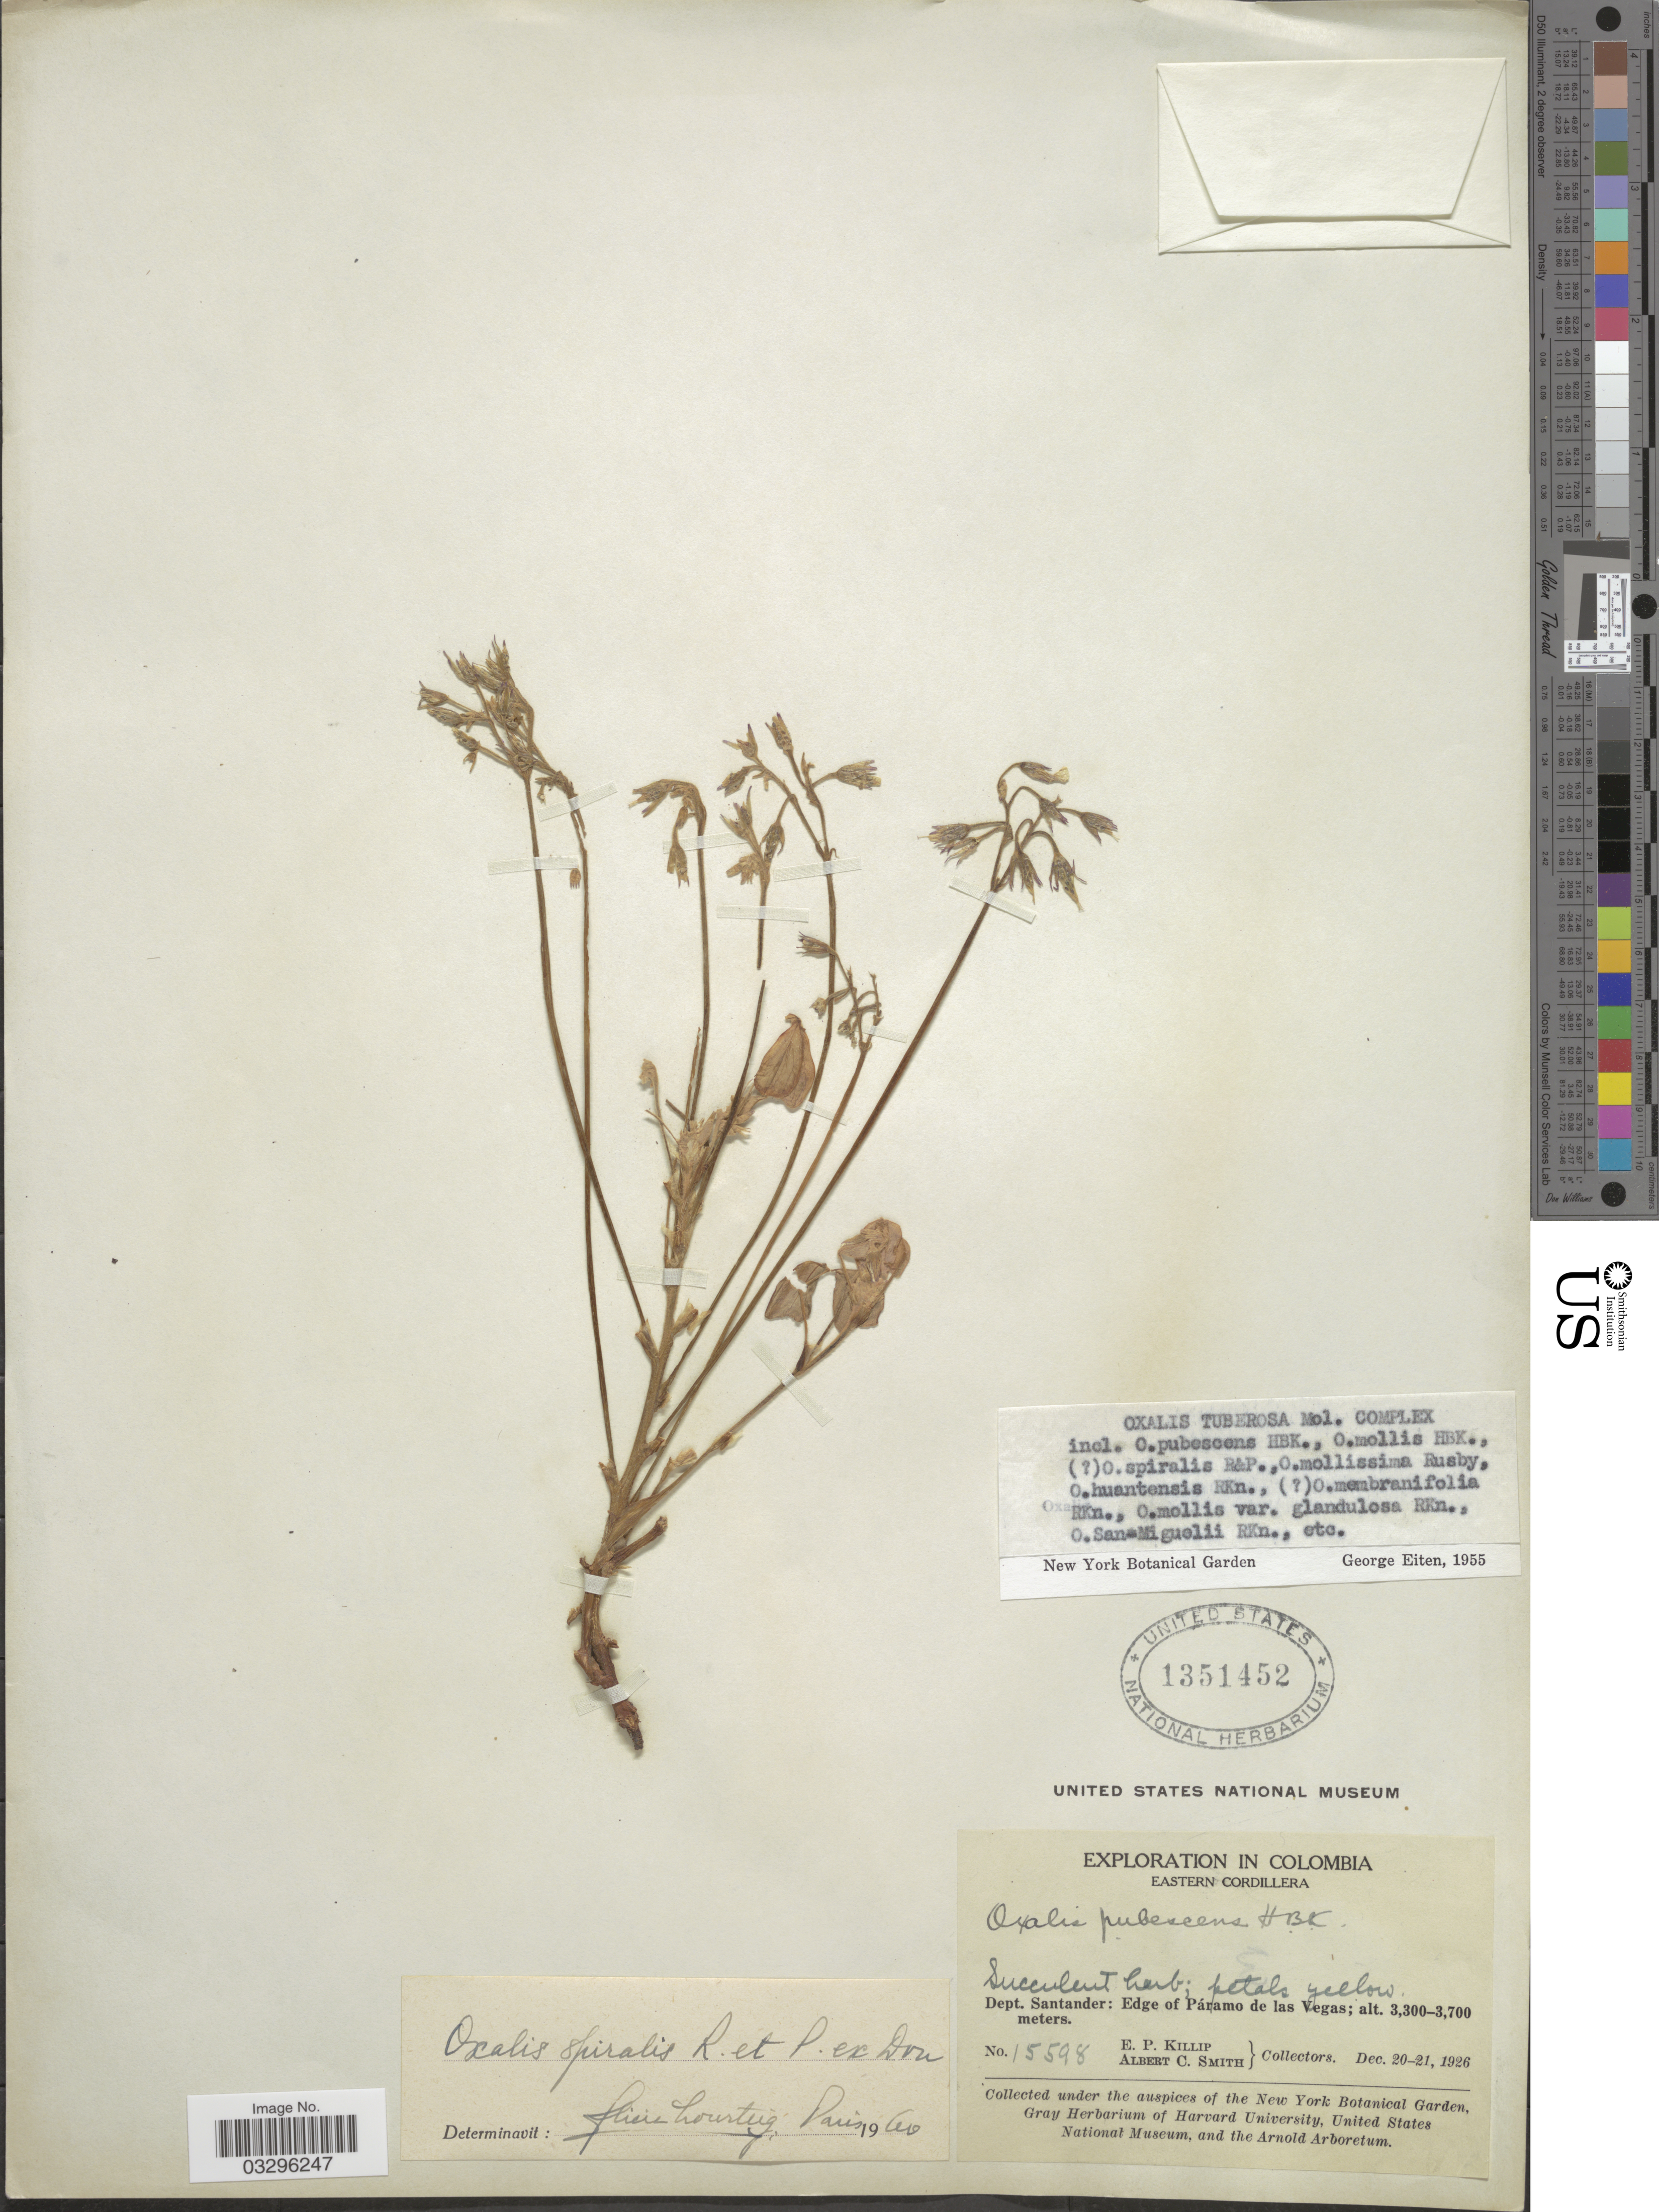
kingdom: Plantae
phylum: Tracheophyta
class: Magnoliopsida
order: Oxalidales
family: Oxalidaceae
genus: Oxalis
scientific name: Oxalis spiralis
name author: Ruiz & Pav. ex G. Don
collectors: E. P. Killip & A. C. Smith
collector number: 15598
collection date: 1926-12-20/1926-12-21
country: Colombia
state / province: Santander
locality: Dept. Santander: Edge of Páramo de las Vegas.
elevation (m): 3300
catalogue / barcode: US 1351452